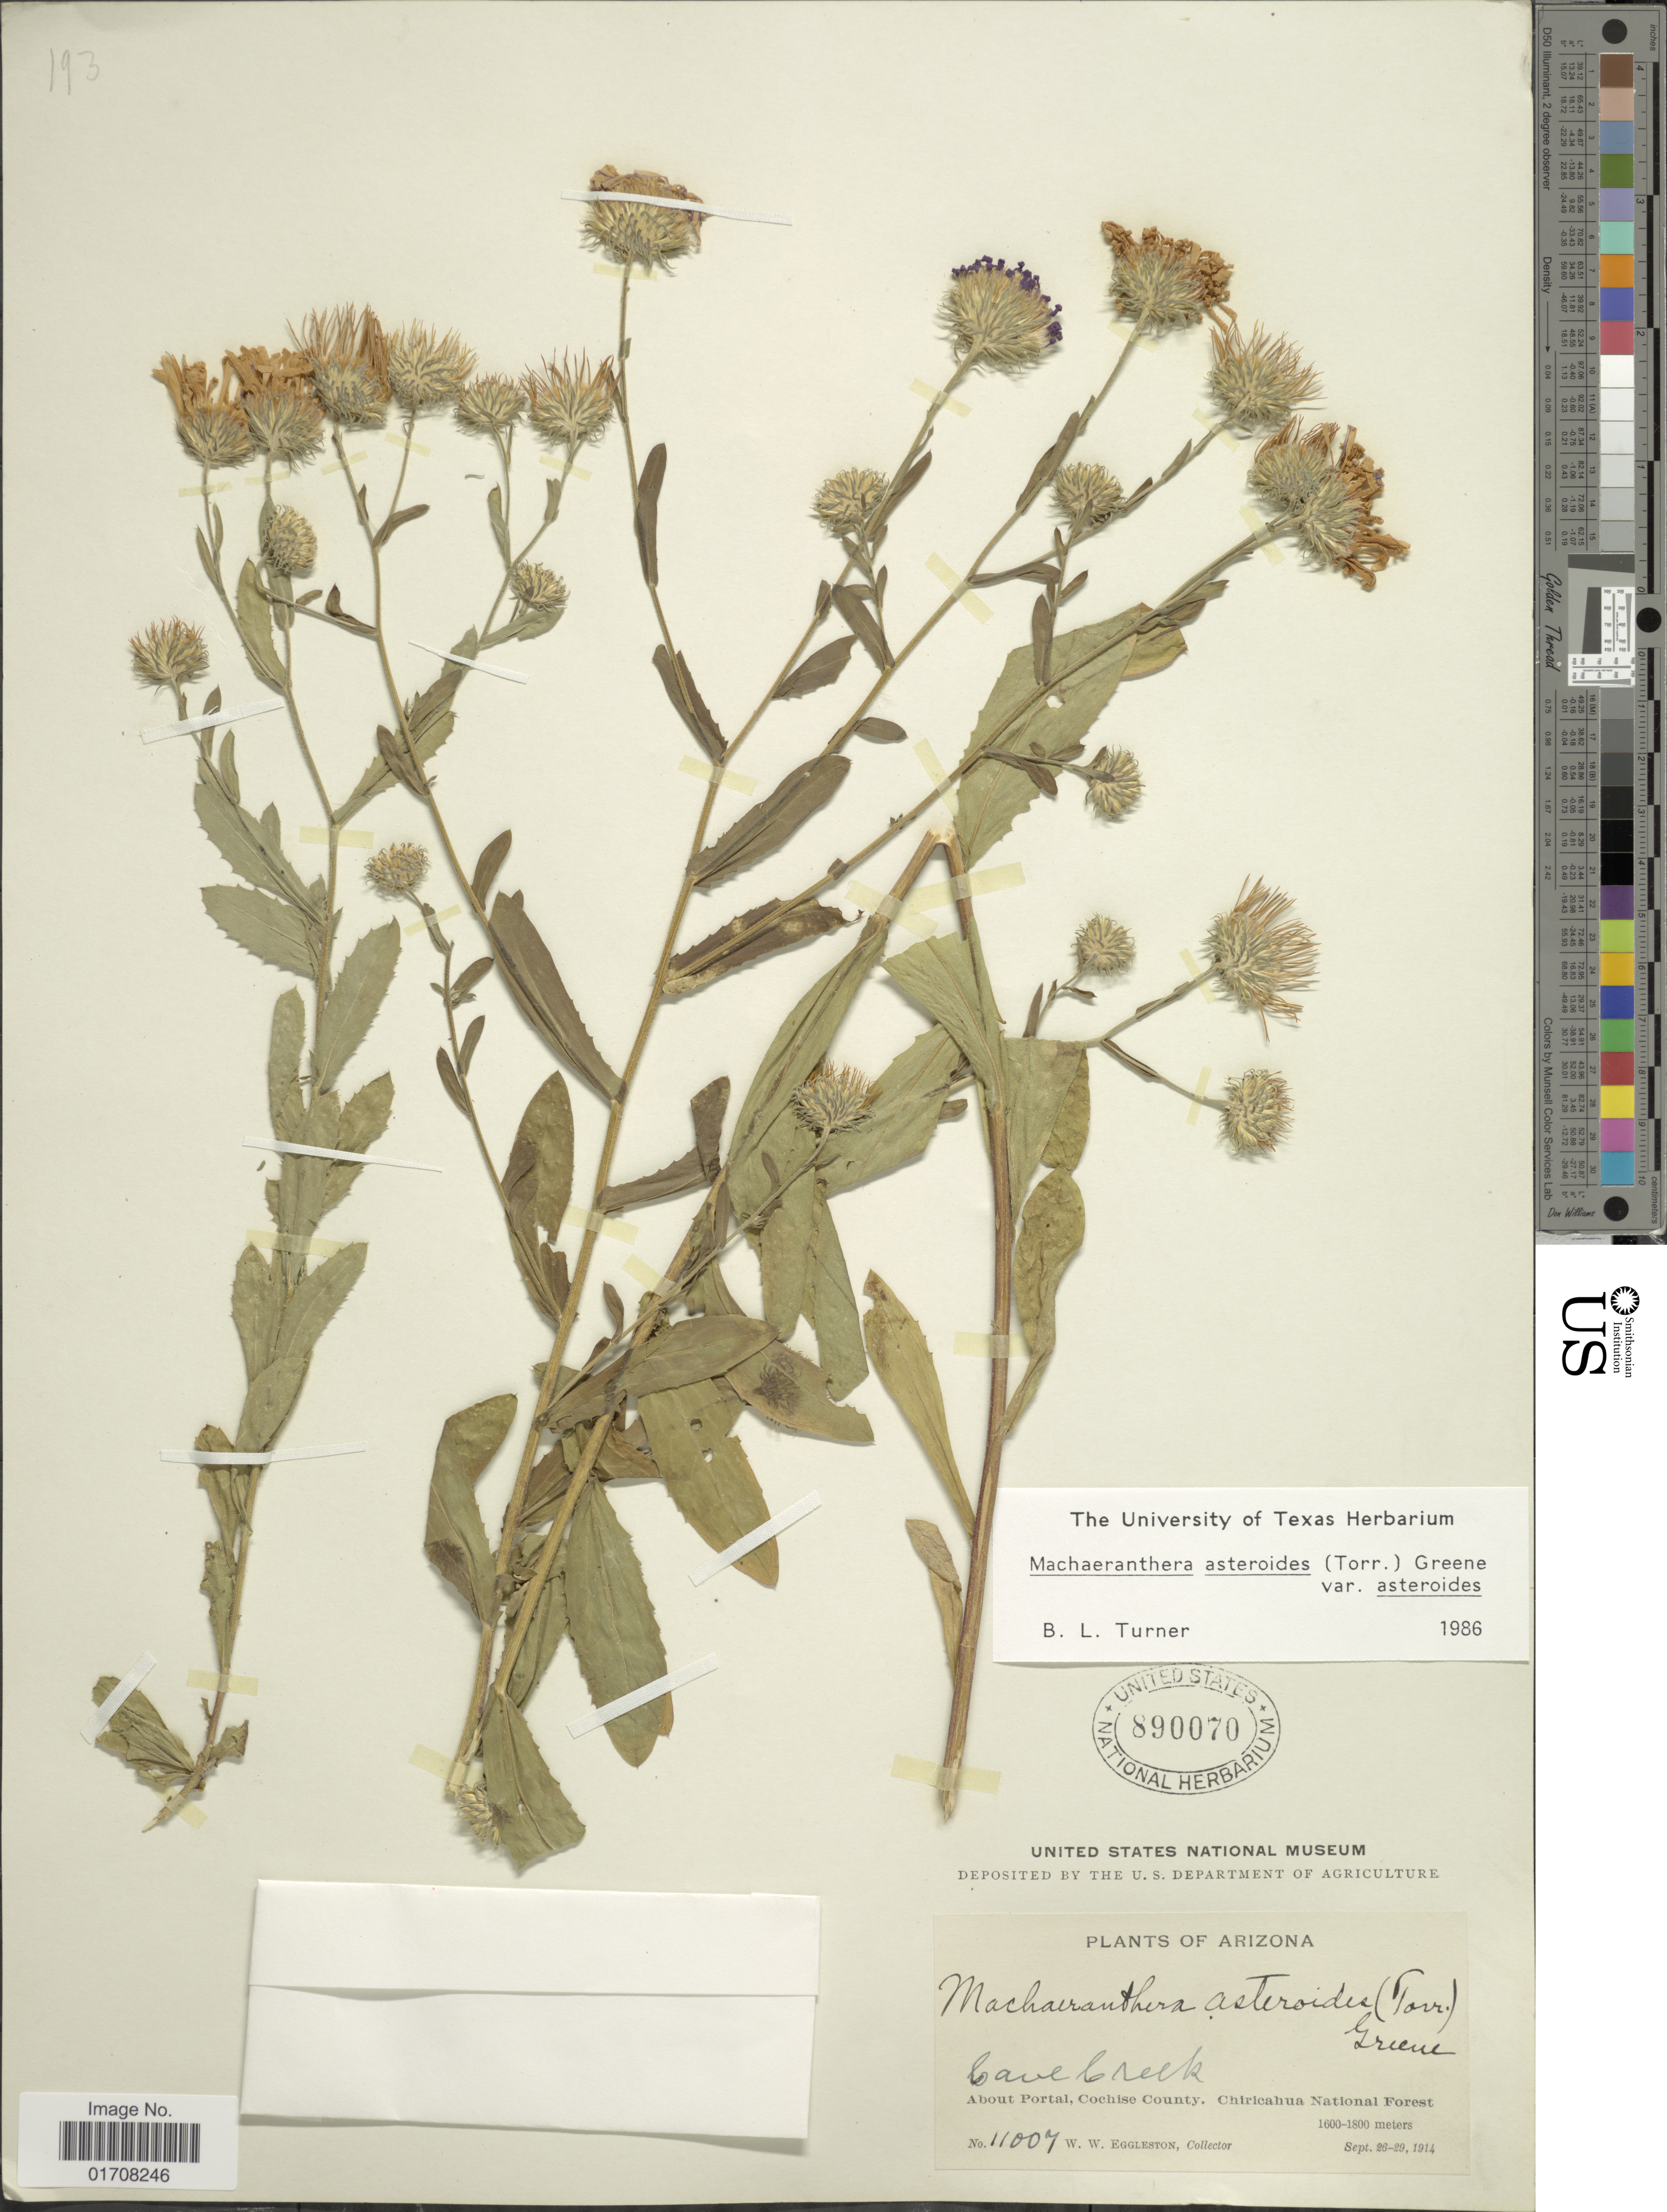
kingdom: Plantae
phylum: Tracheophyta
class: Magnoliopsida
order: Asterales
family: Asteraceae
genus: Machaeranthera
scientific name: Machaeranthera asteroides var. asteroides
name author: (Torr.) Greene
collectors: W. W. Eggleston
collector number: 11007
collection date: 1914-09-26/1914-09-29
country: United States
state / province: Arizona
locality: Cave Creek, About Portal, Cochise County, Chiricahua National Forest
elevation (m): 1600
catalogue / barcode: US 890070